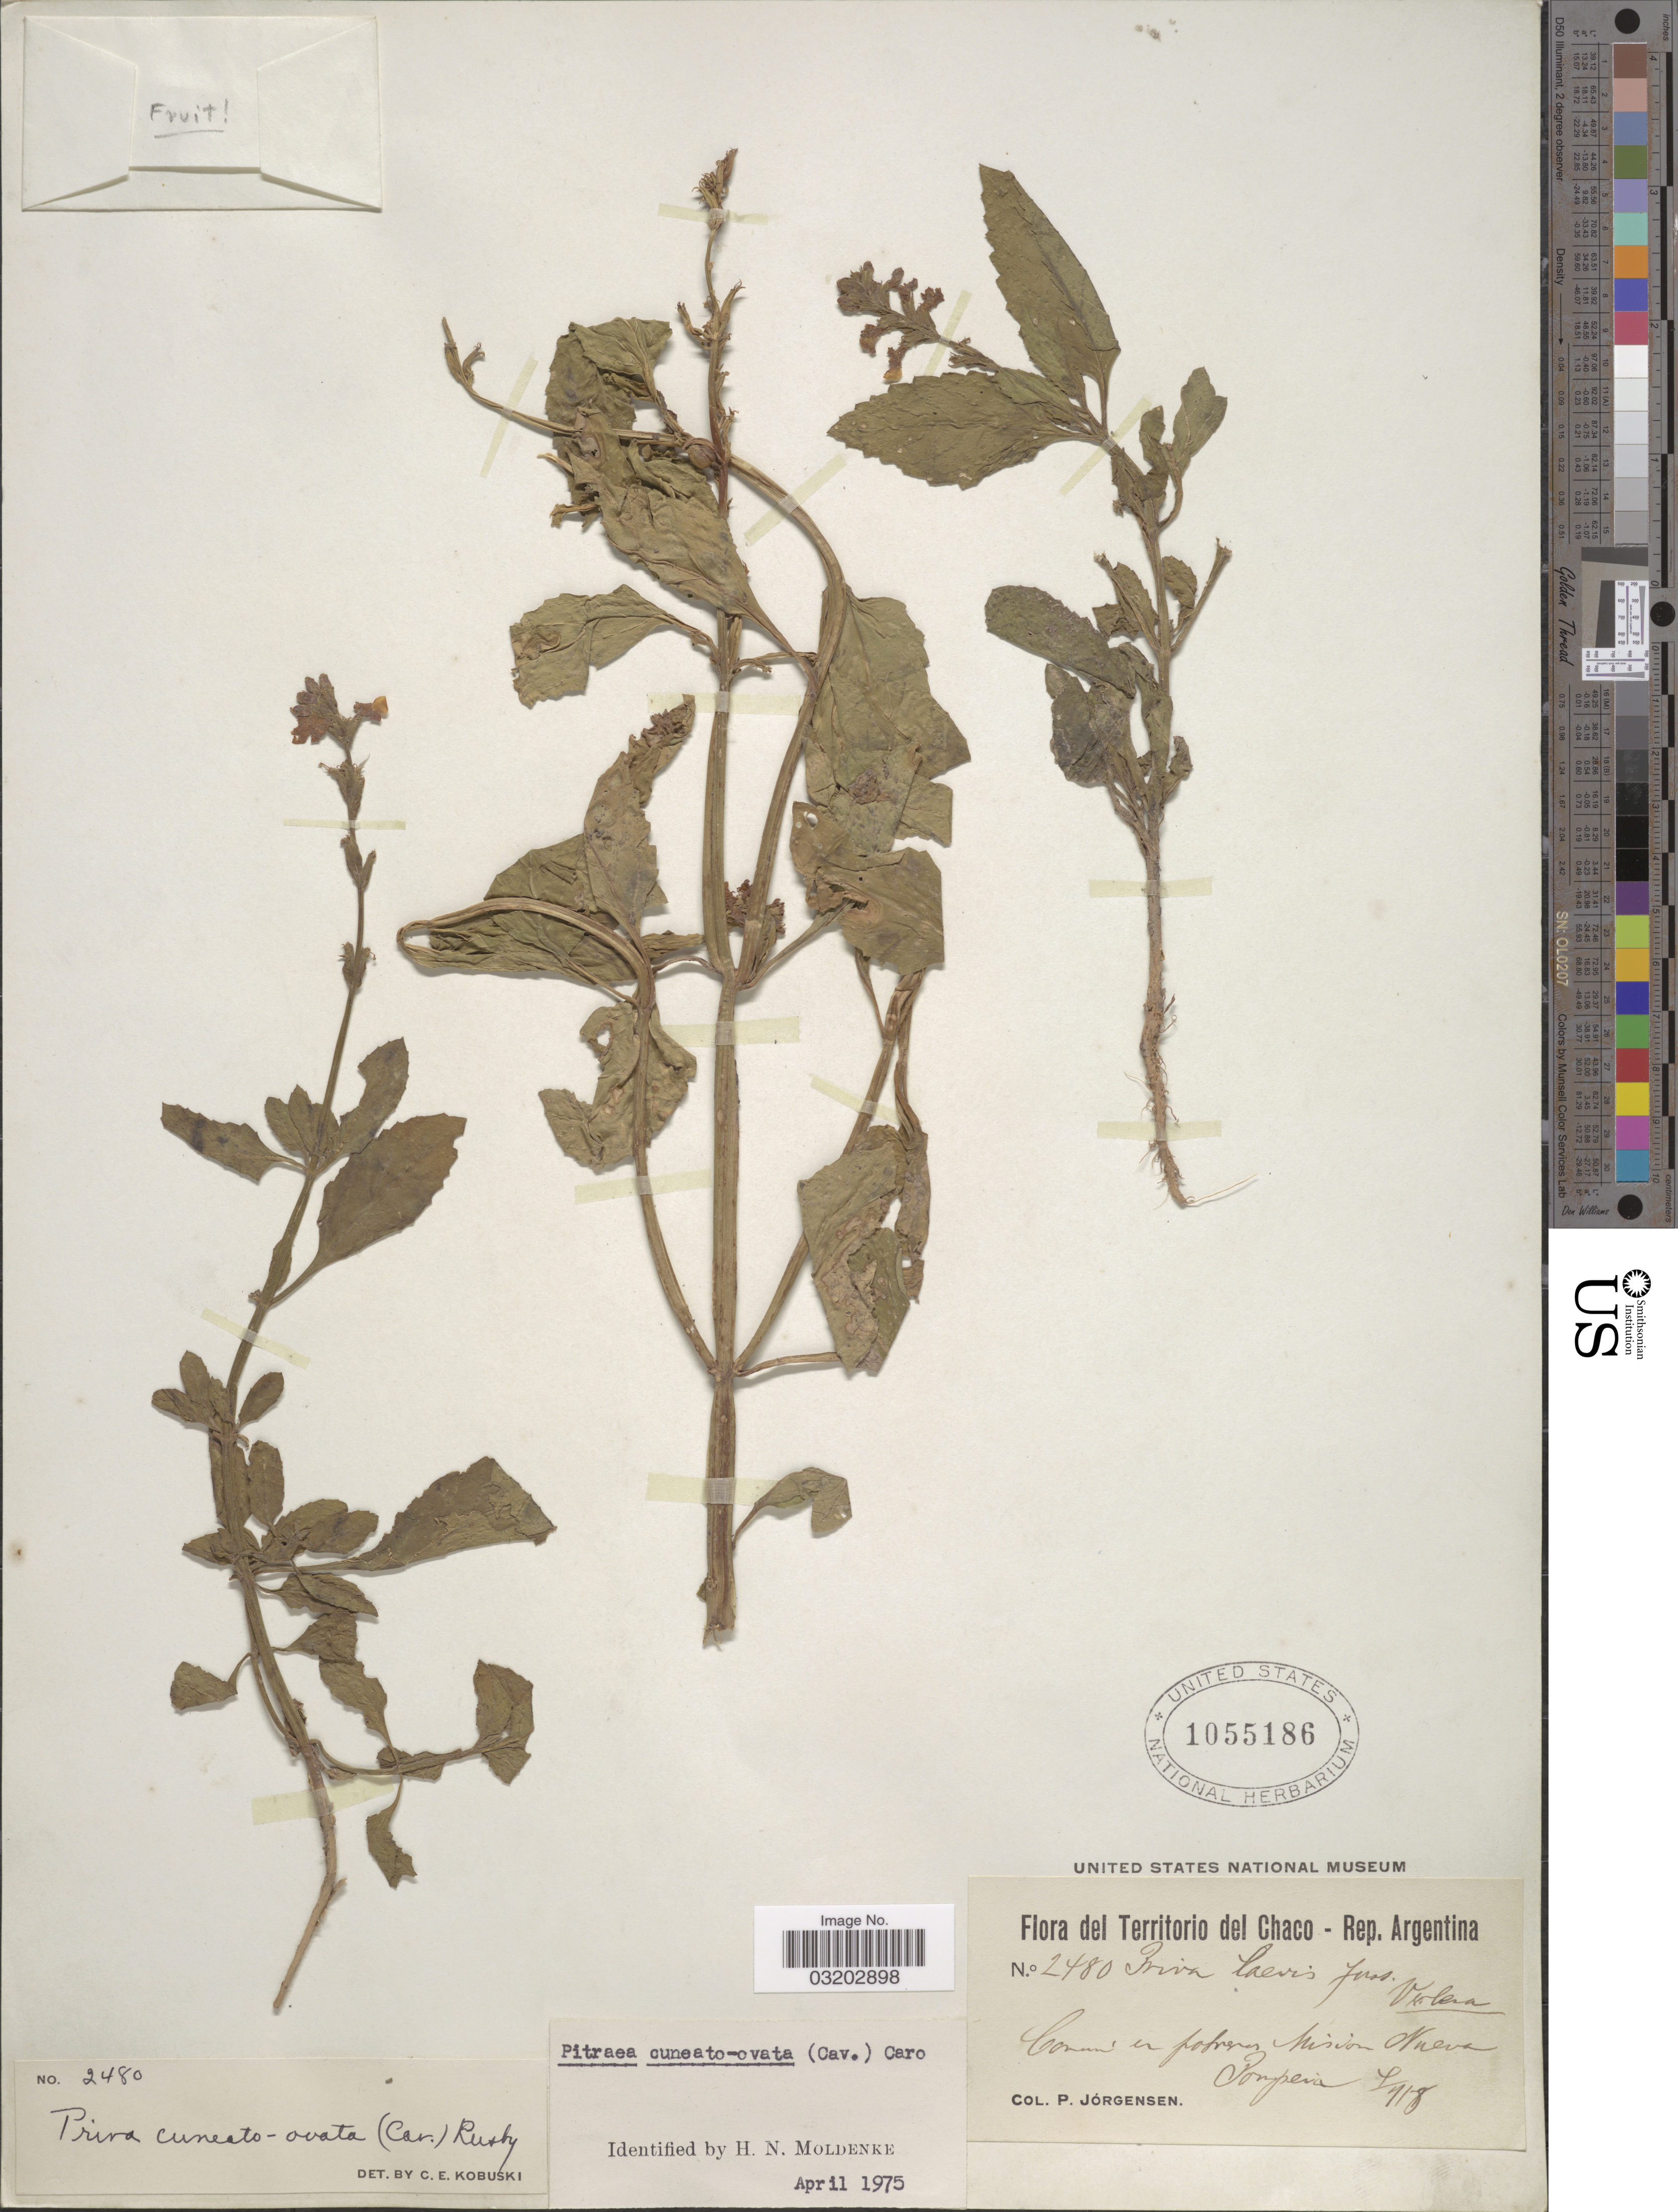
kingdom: Plantae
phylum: Tracheophyta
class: Magnoliopsida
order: Lamiales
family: Verbenaceae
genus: Pitraea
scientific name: Pitraea cuneato-ovata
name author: (Cav.) Caro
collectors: P. Jörgensen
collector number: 2480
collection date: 1918-04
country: Argentina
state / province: Chaco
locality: Common a pobreros Mision Nueva Ponpeia.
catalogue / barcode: US 1055186